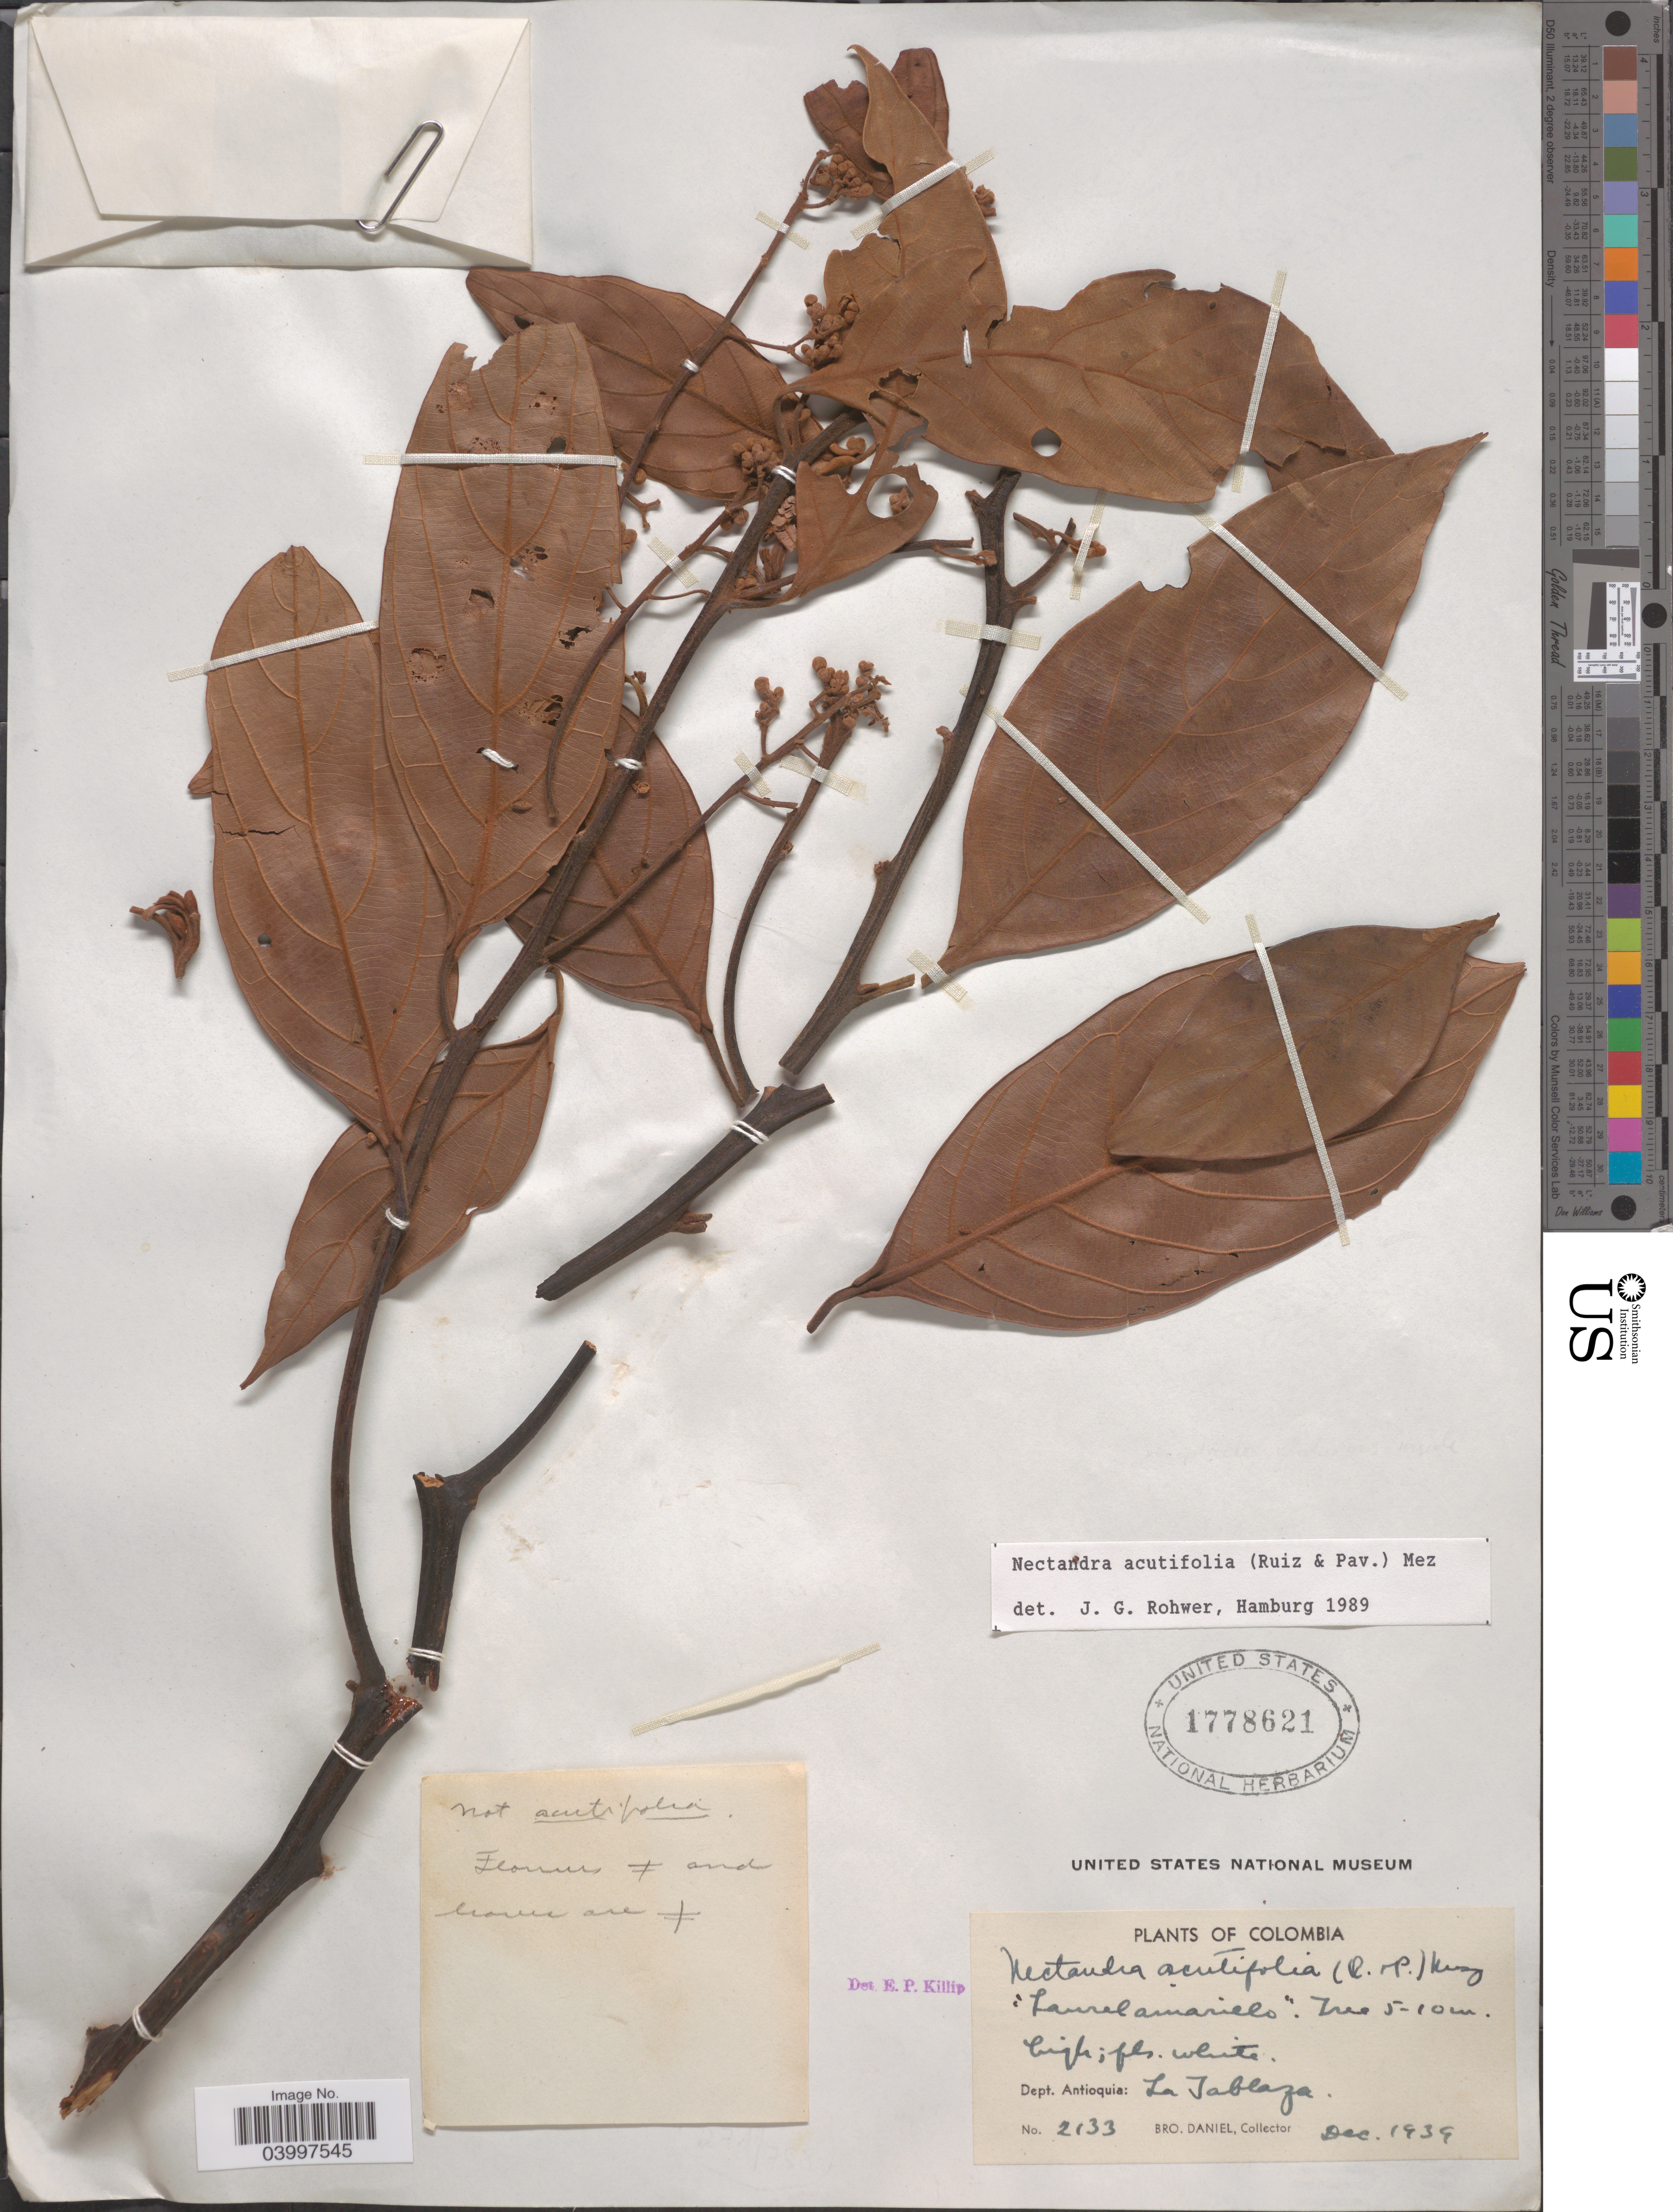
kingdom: Plantae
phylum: Tracheophyta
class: Magnoliopsida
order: Laurales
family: Lauraceae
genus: Nectandra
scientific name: Nectandra acutifolia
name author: (Ruiz & Pav.) Mez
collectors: Bro. Daniel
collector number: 2133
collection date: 1939-12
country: Colombia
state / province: Antioquia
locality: Dept. Antioquia: La Tablaza.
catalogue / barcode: US 1778621